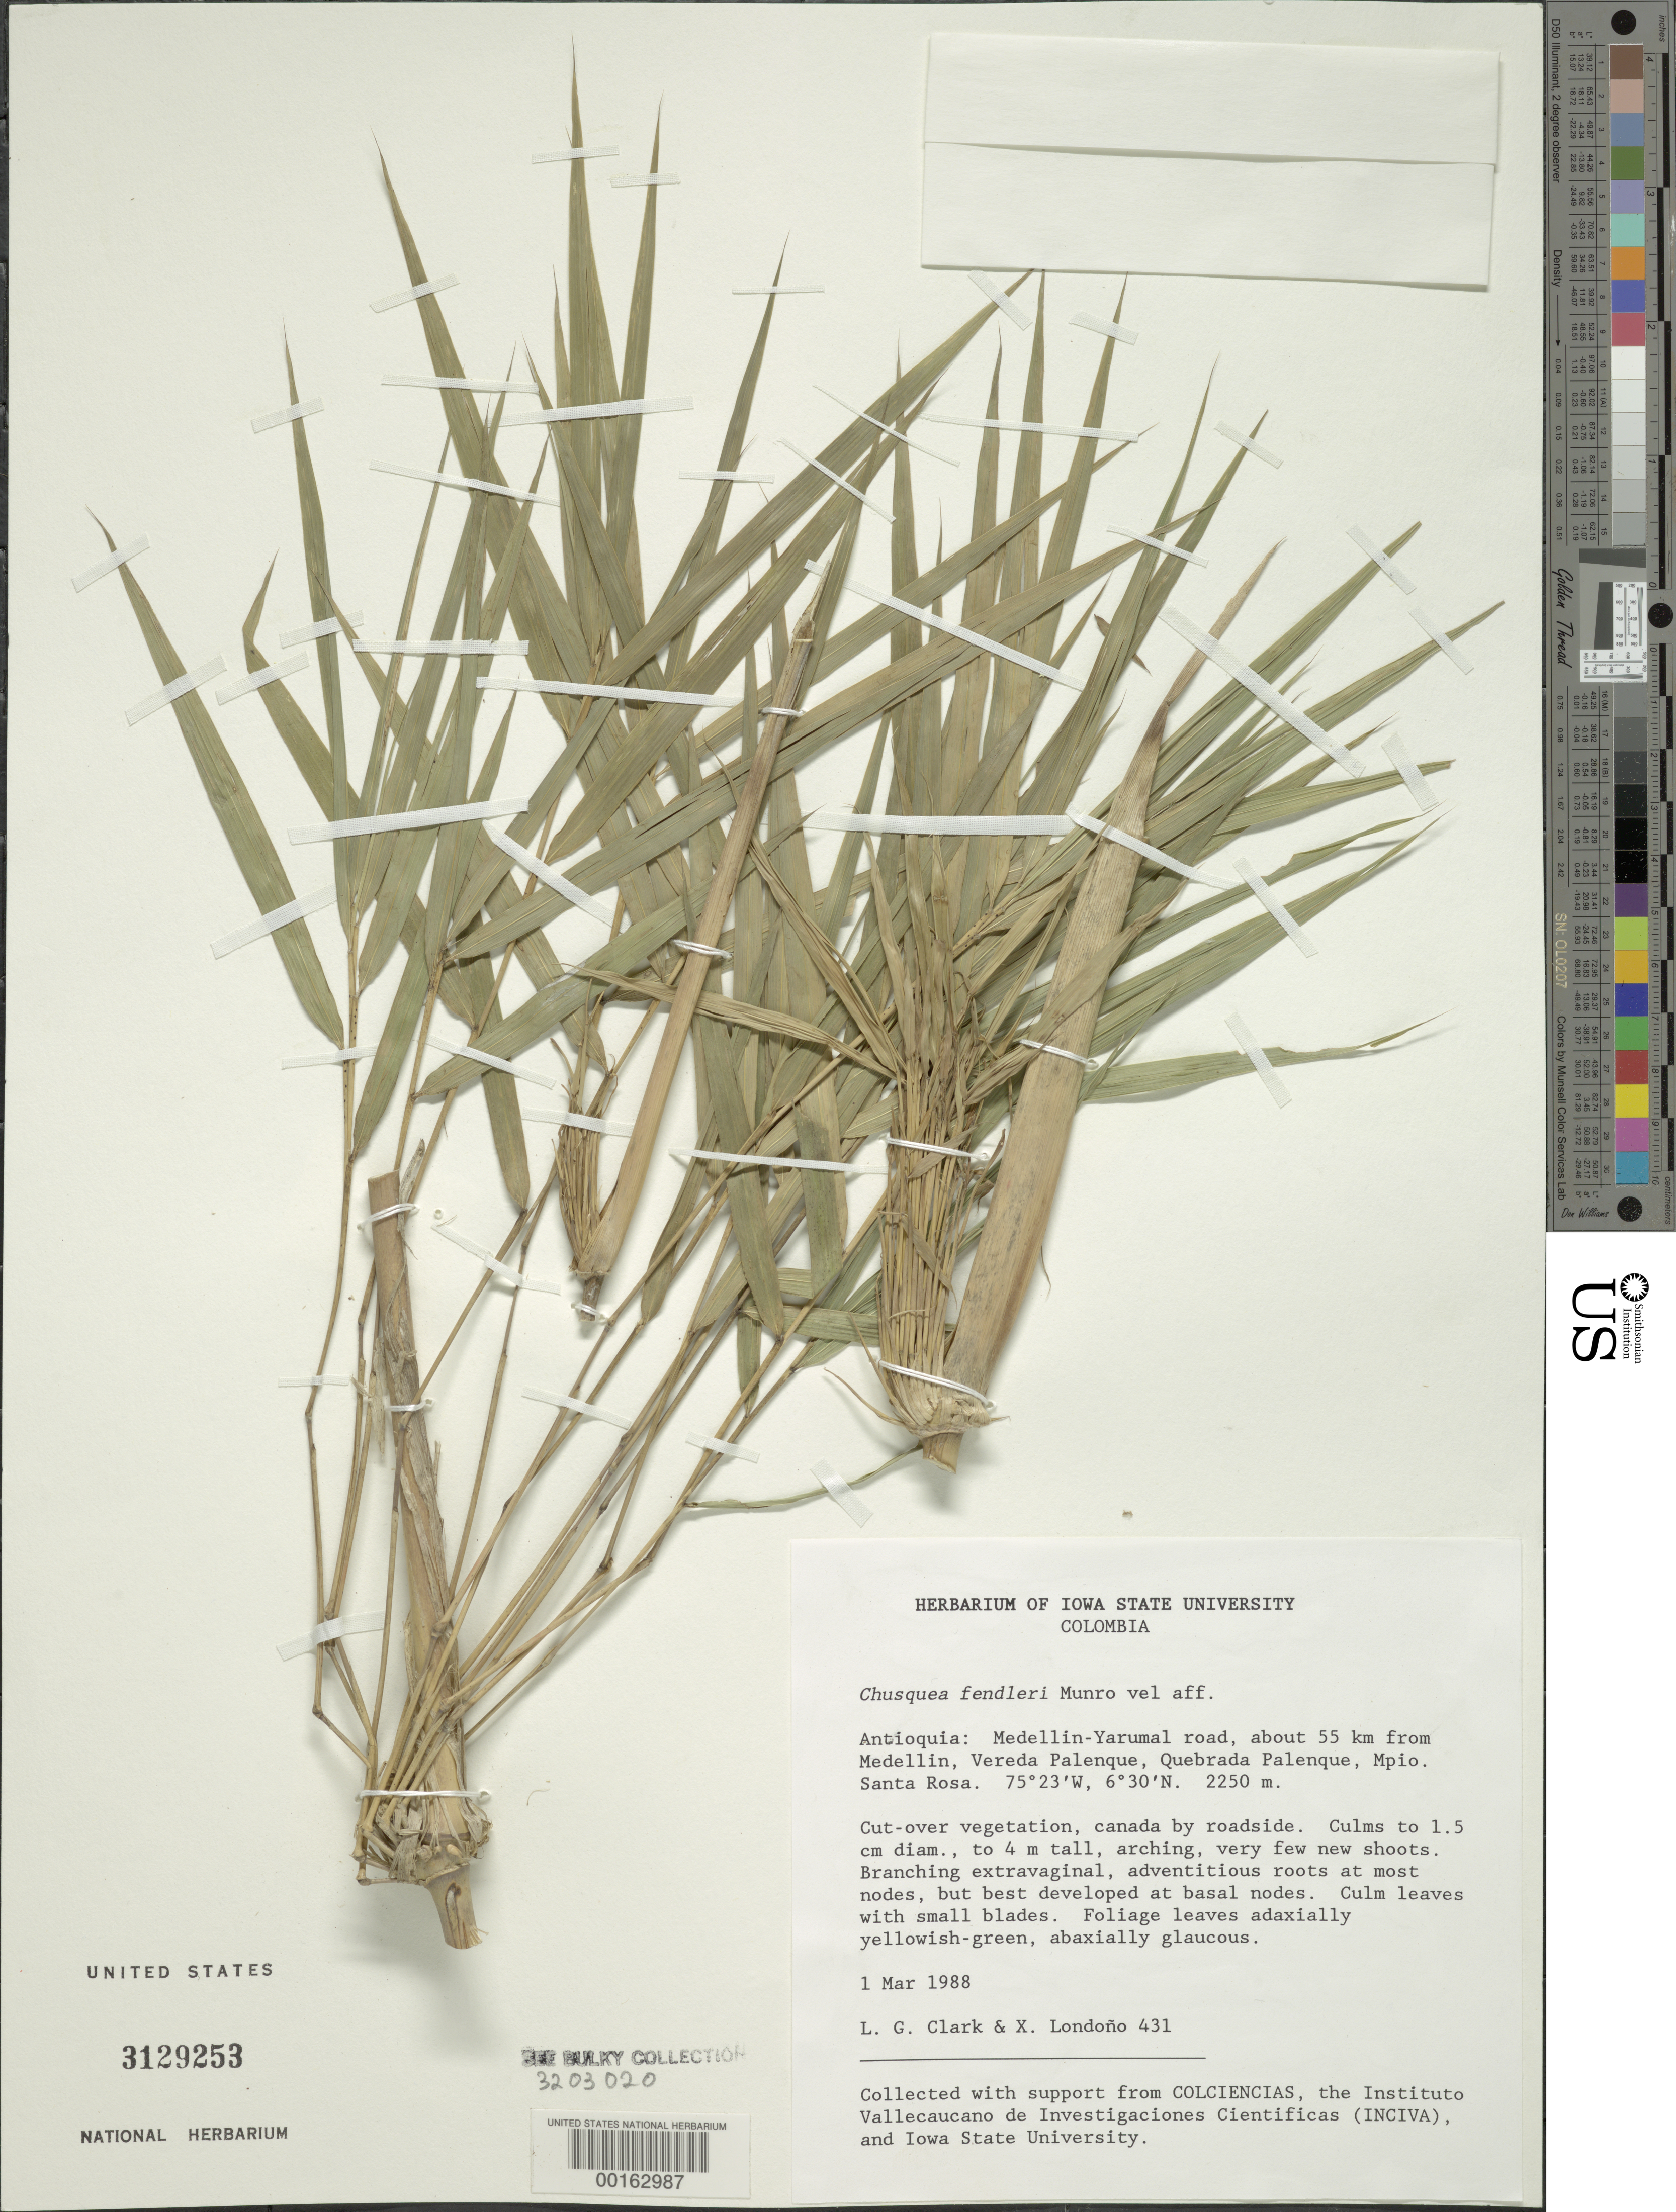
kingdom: Plantae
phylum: Tracheophyta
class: Liliopsida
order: Poales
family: Poaceae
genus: Chusquea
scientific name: Chusquea fendleri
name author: Munro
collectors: L. G. Clark & X. Londoño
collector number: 431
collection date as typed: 01 Mar 1988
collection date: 1988-03-01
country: Colombia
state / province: Antioquia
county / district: Santa Rosa De Osos ?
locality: Medellin-Yarumal road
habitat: Cut-over vegetation, canada by roadside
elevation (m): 2250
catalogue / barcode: US 3129253